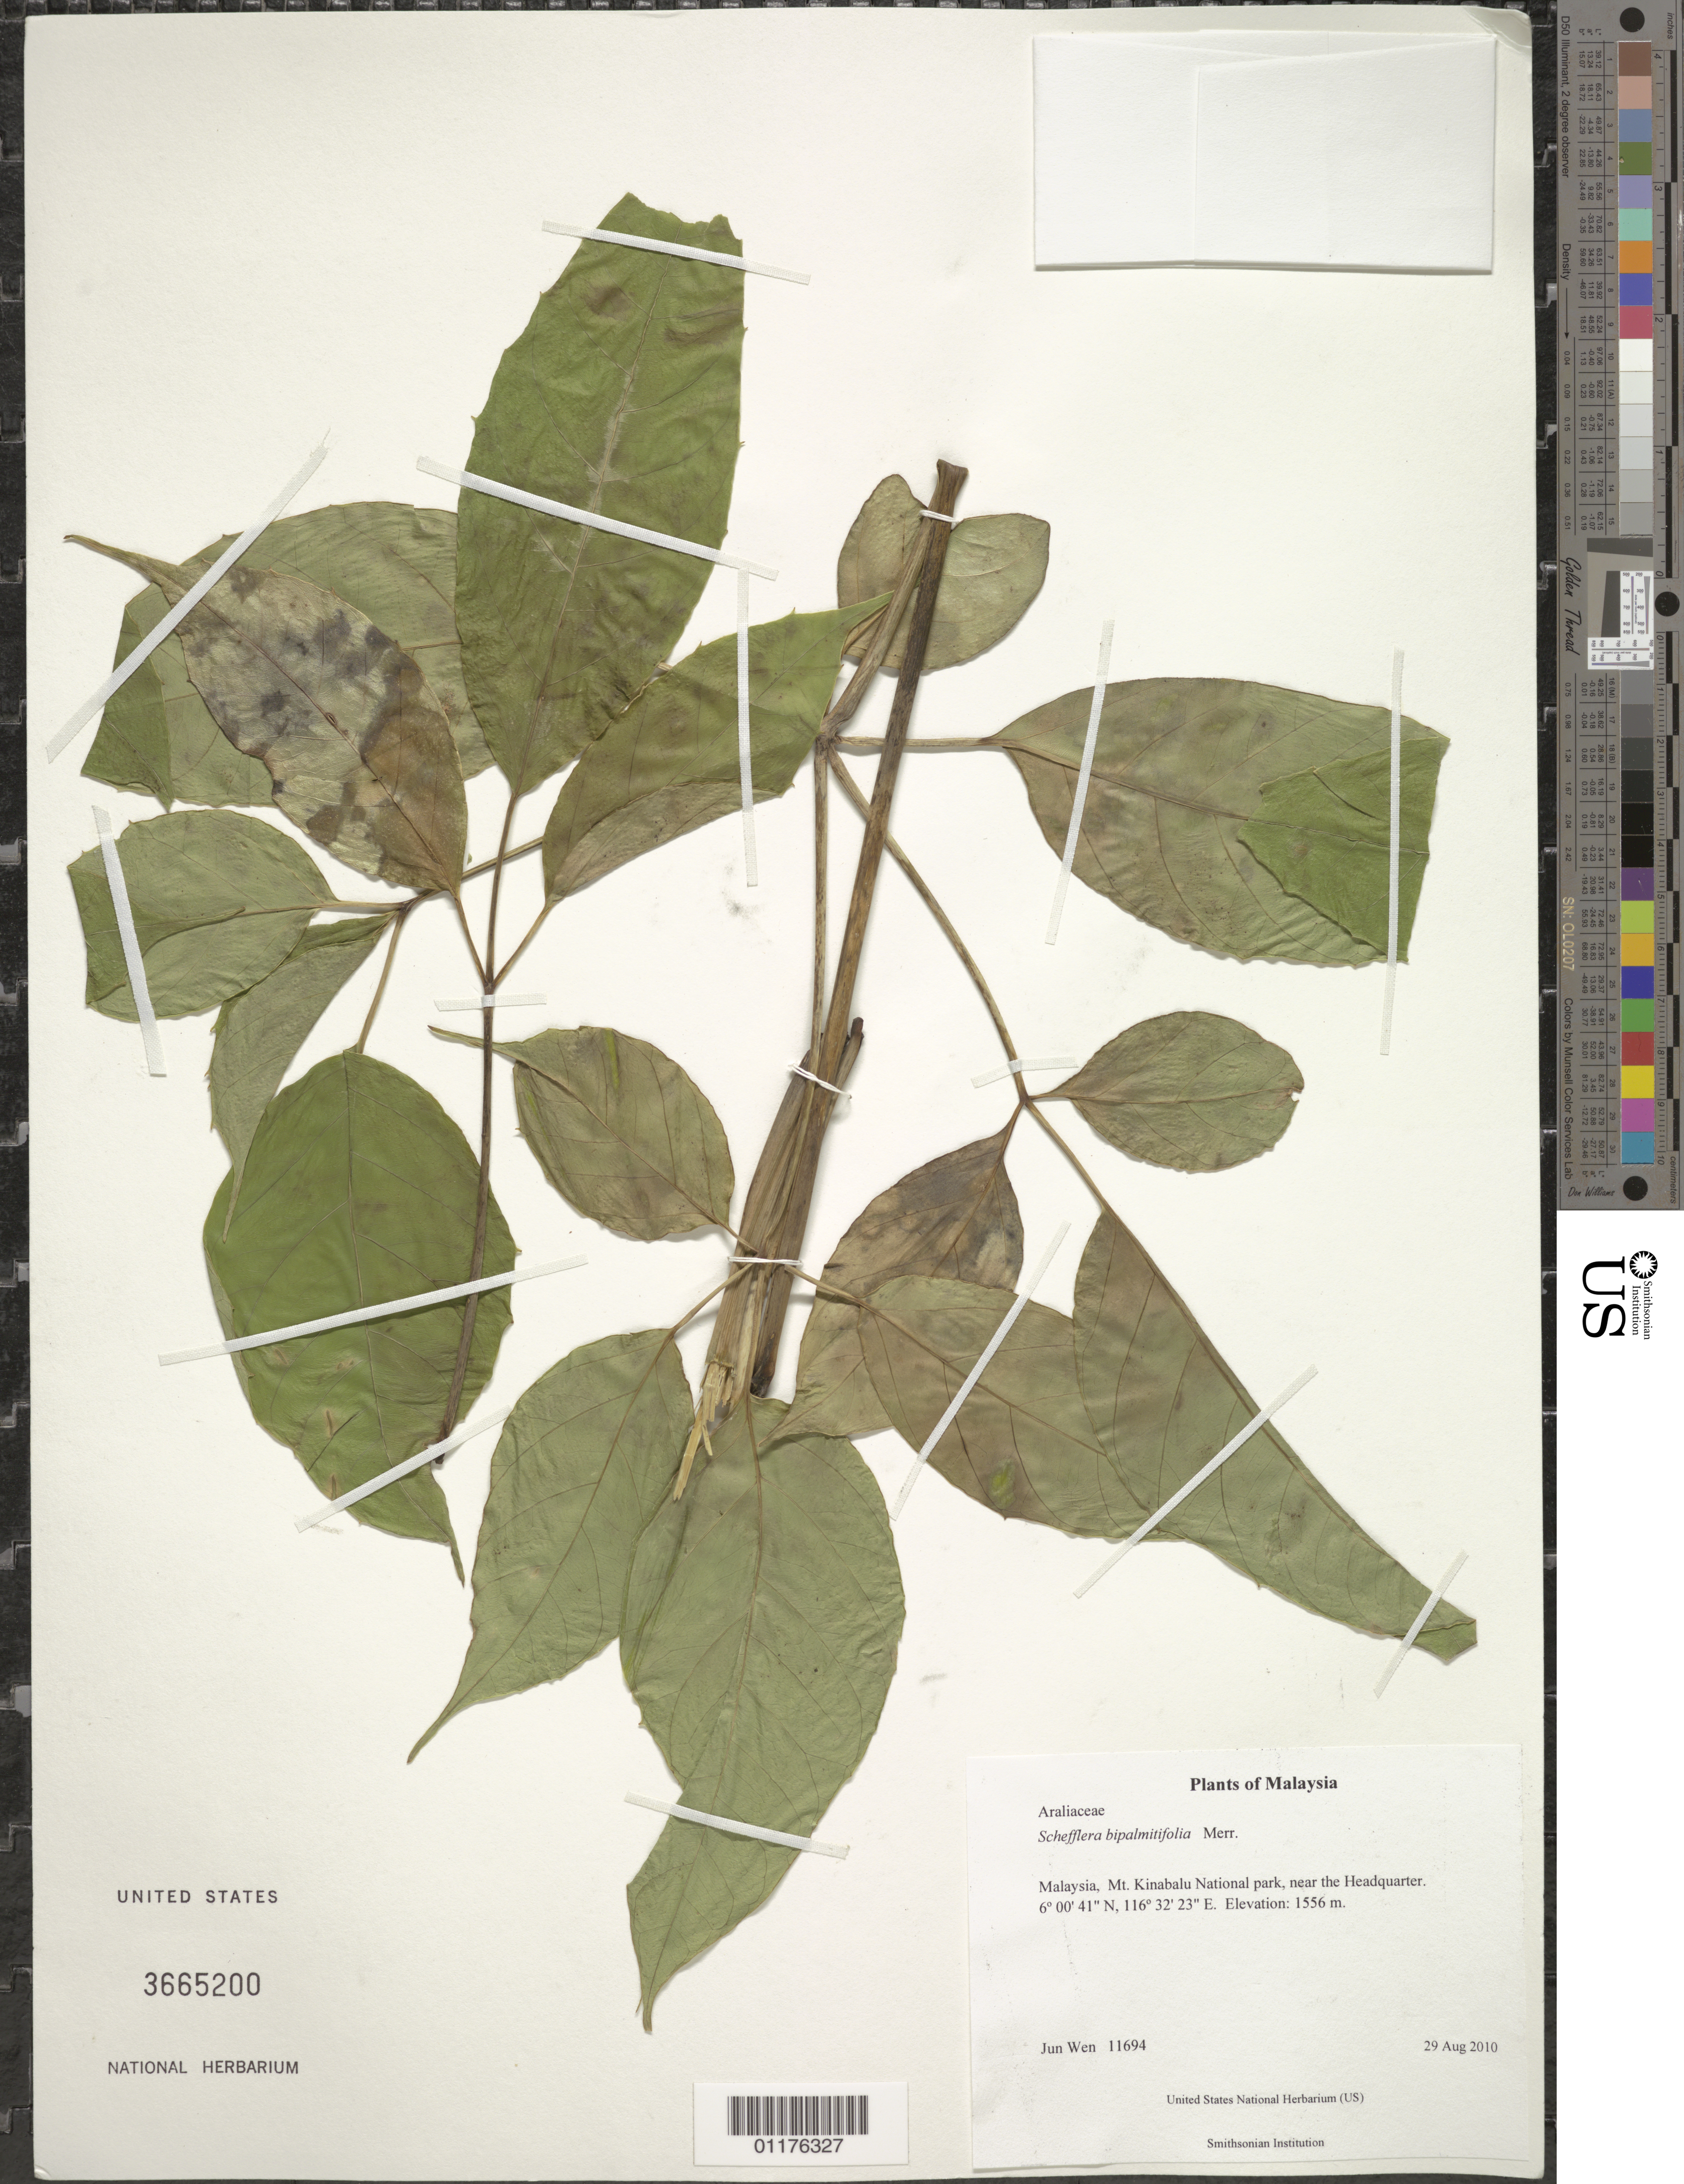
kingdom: Plantae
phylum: Tracheophyta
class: Magnoliopsida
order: Apiales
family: Araliaceae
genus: Heptapleurum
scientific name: Heptapleurum bipalmatifoliium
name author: (Merr.) Lowry & G. M. Plunkett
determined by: Wagner, W. L., (BOT), Smithsonian Institution - National Museum of Natural History (UNITED STATES)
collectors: J. Wen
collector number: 11694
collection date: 2010-08-29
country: Malaysia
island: Borneo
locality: Mt. Kinabalu National park, near the Headquarter.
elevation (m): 1556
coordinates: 06 00.678 N, 116 32.389 E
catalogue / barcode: US 3665200